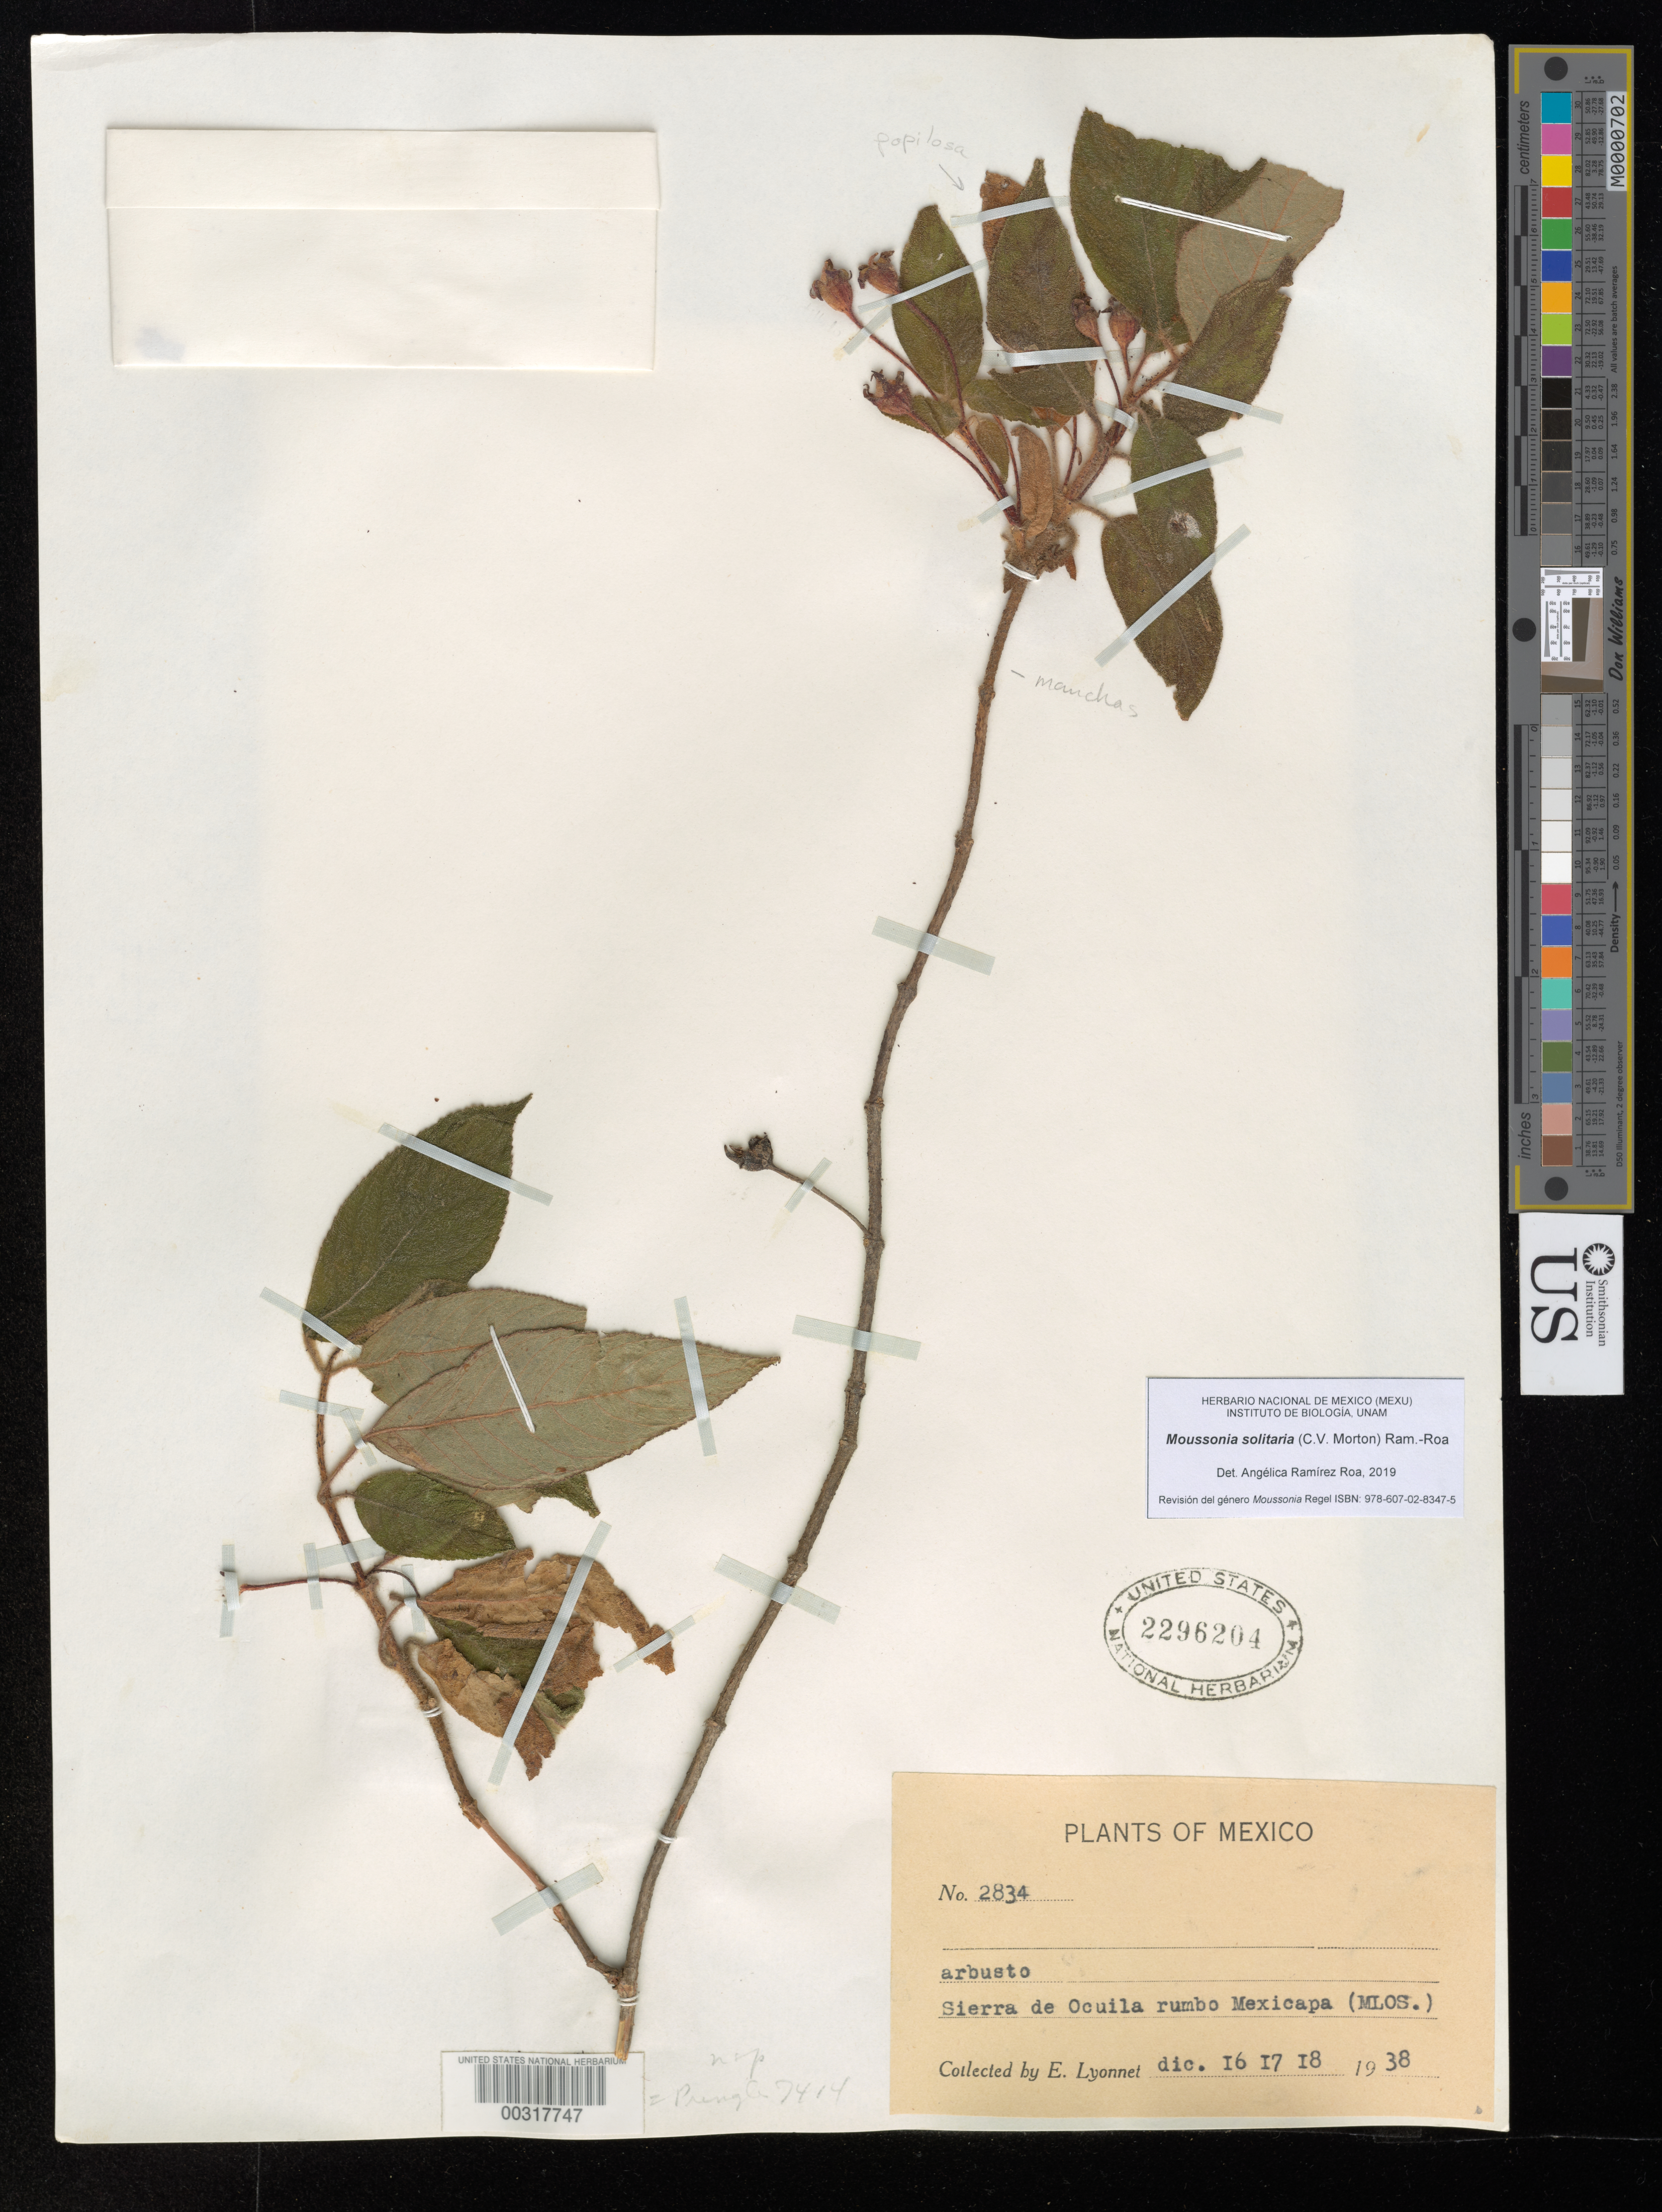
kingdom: Plantae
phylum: Tracheophyta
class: Magnoliopsida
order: Lamiales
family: Gesneriaceae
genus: Moussonia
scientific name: Moussonia solitaria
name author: (C.V. Morton) Ram.-Roa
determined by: Ramírez-Roa, A.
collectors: Bro. E. Lyonnet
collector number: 2834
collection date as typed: Dec 1938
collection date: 1938-12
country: Mexico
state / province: Morelos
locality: Sierra de Ocuila Rumbo Mexicapa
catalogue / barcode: US 2296204